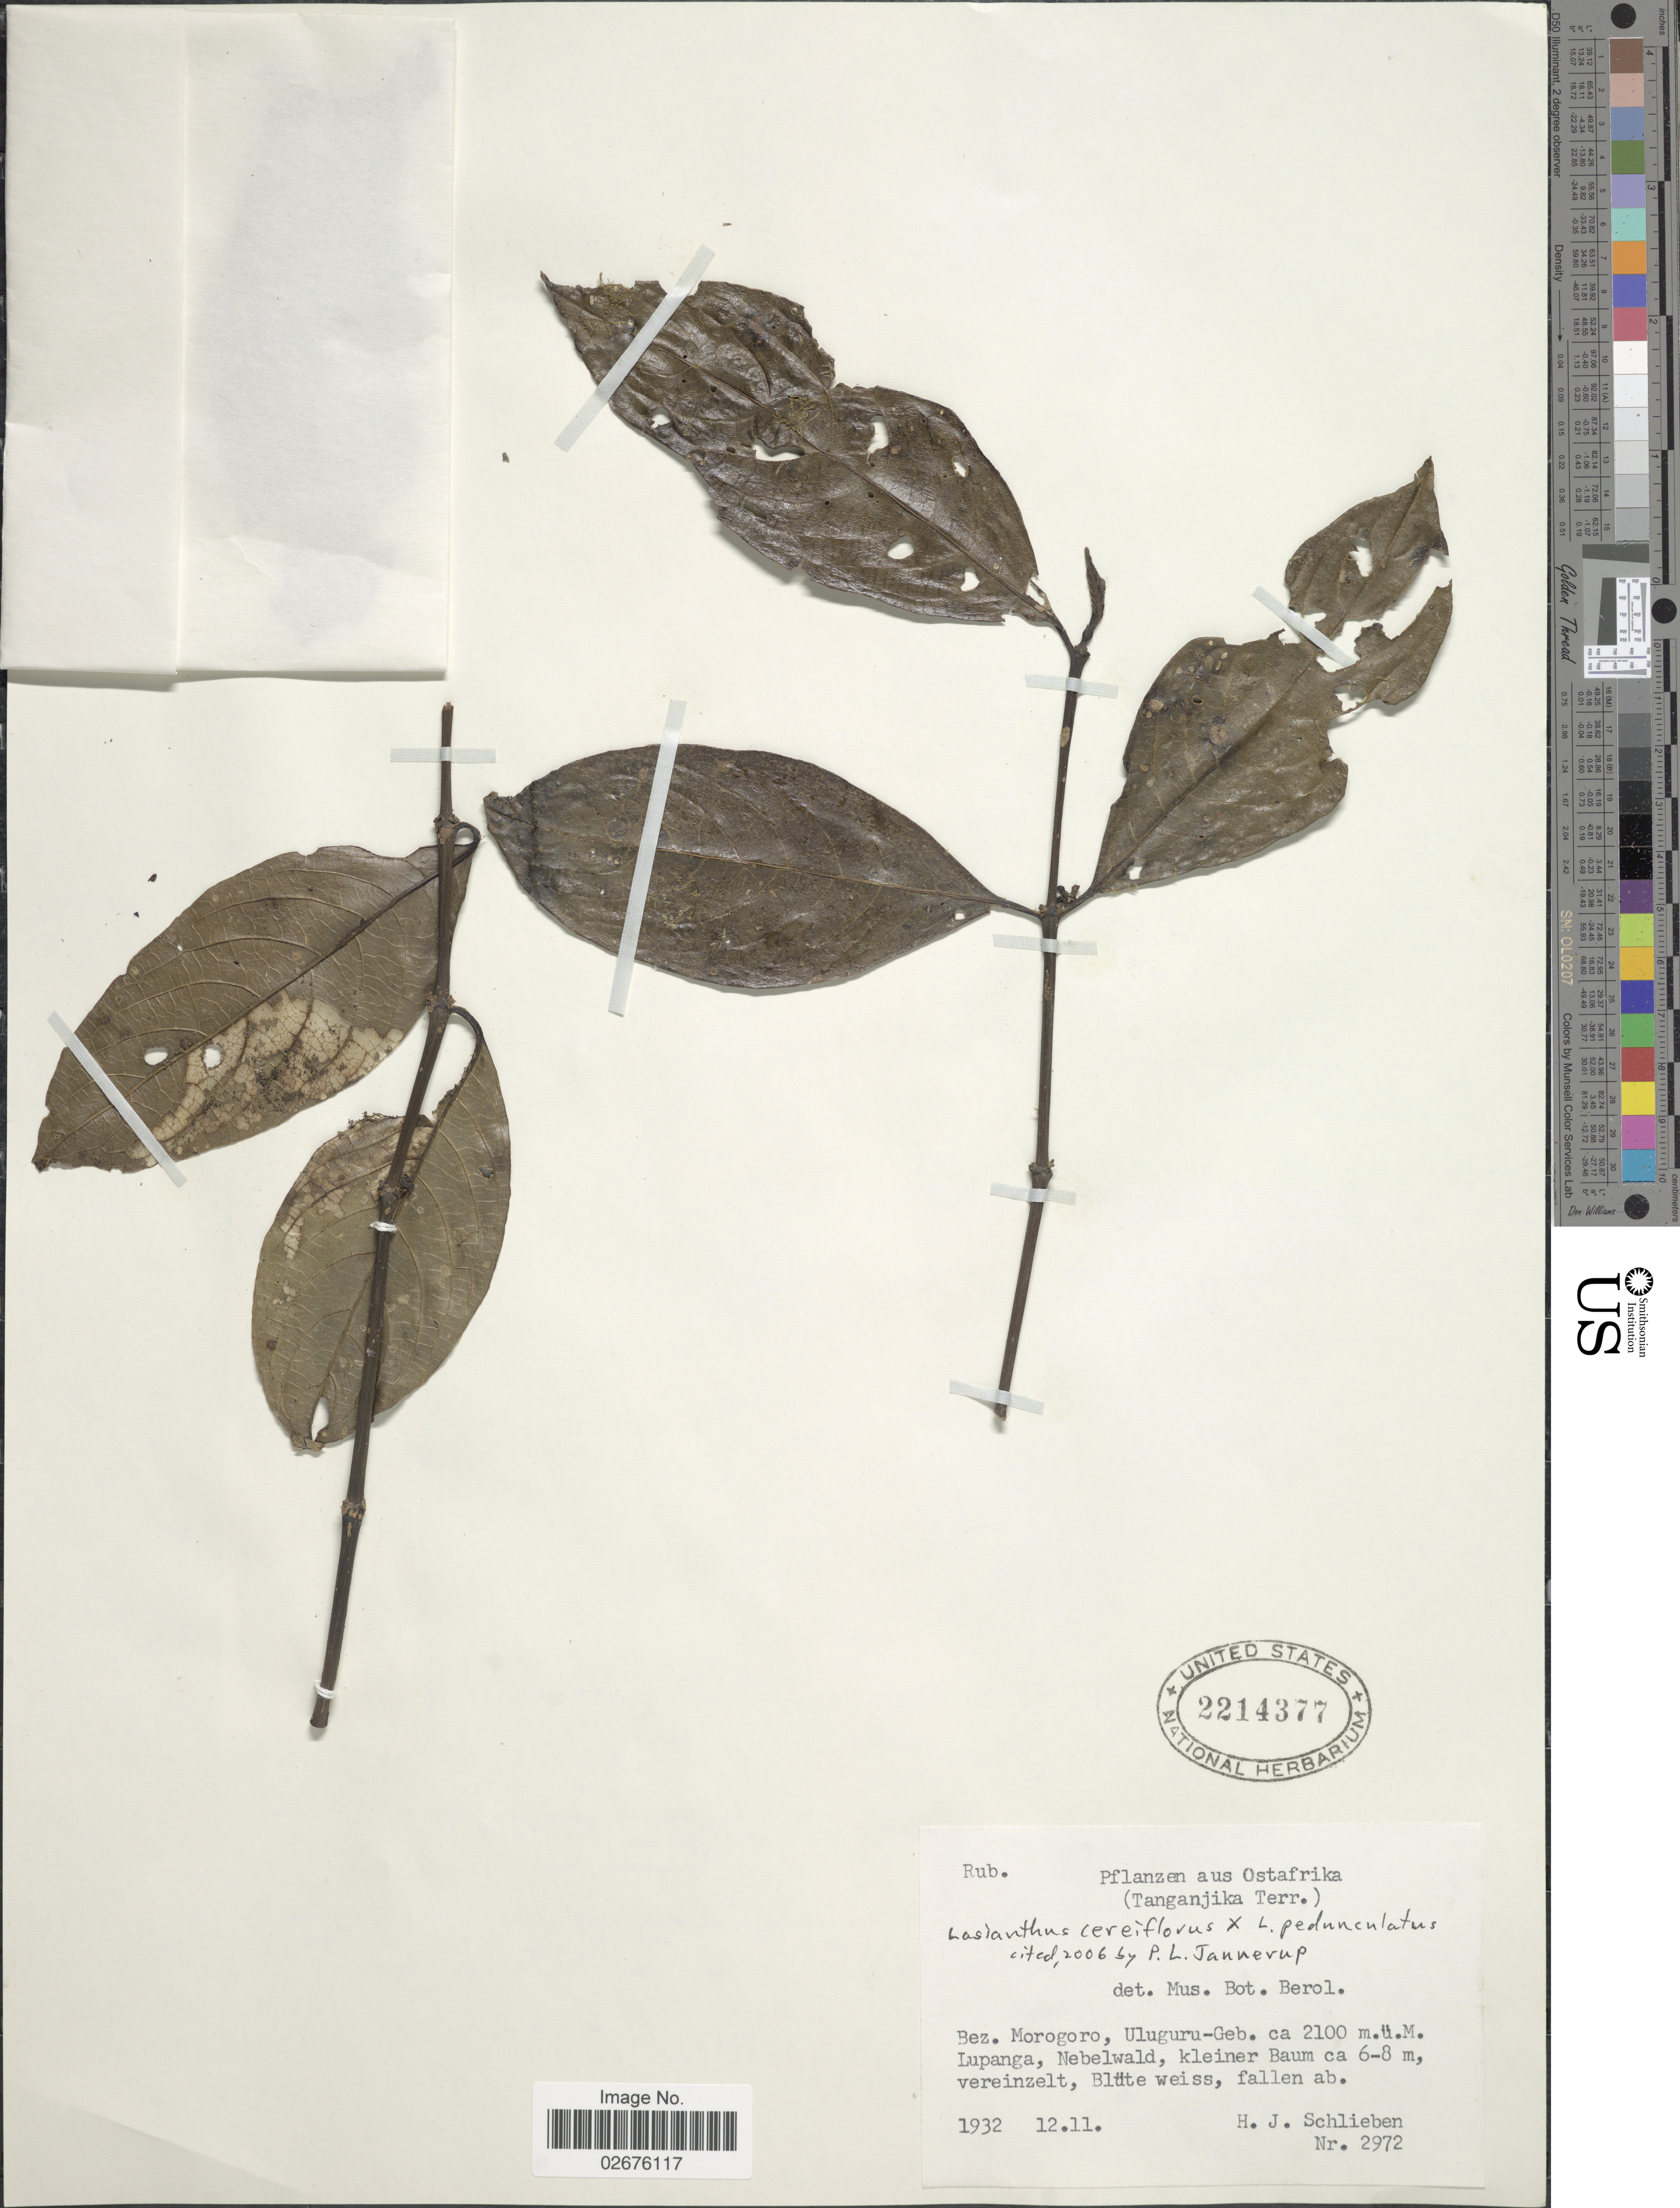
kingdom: Plantae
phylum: Tracheophyta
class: Magnoliopsida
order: Gentianales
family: Rubiaceae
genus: Lasianthus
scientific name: Lasianthus cereiflorus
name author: E.A. Bruce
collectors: H. J. Schlieben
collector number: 2972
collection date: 1932-11-12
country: Tanzania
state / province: Morogoro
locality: Ostafrika (Tanganjika Terr.). Bez. Morogoro, Uluguru-Geb.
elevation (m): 2100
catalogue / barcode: US 2214377